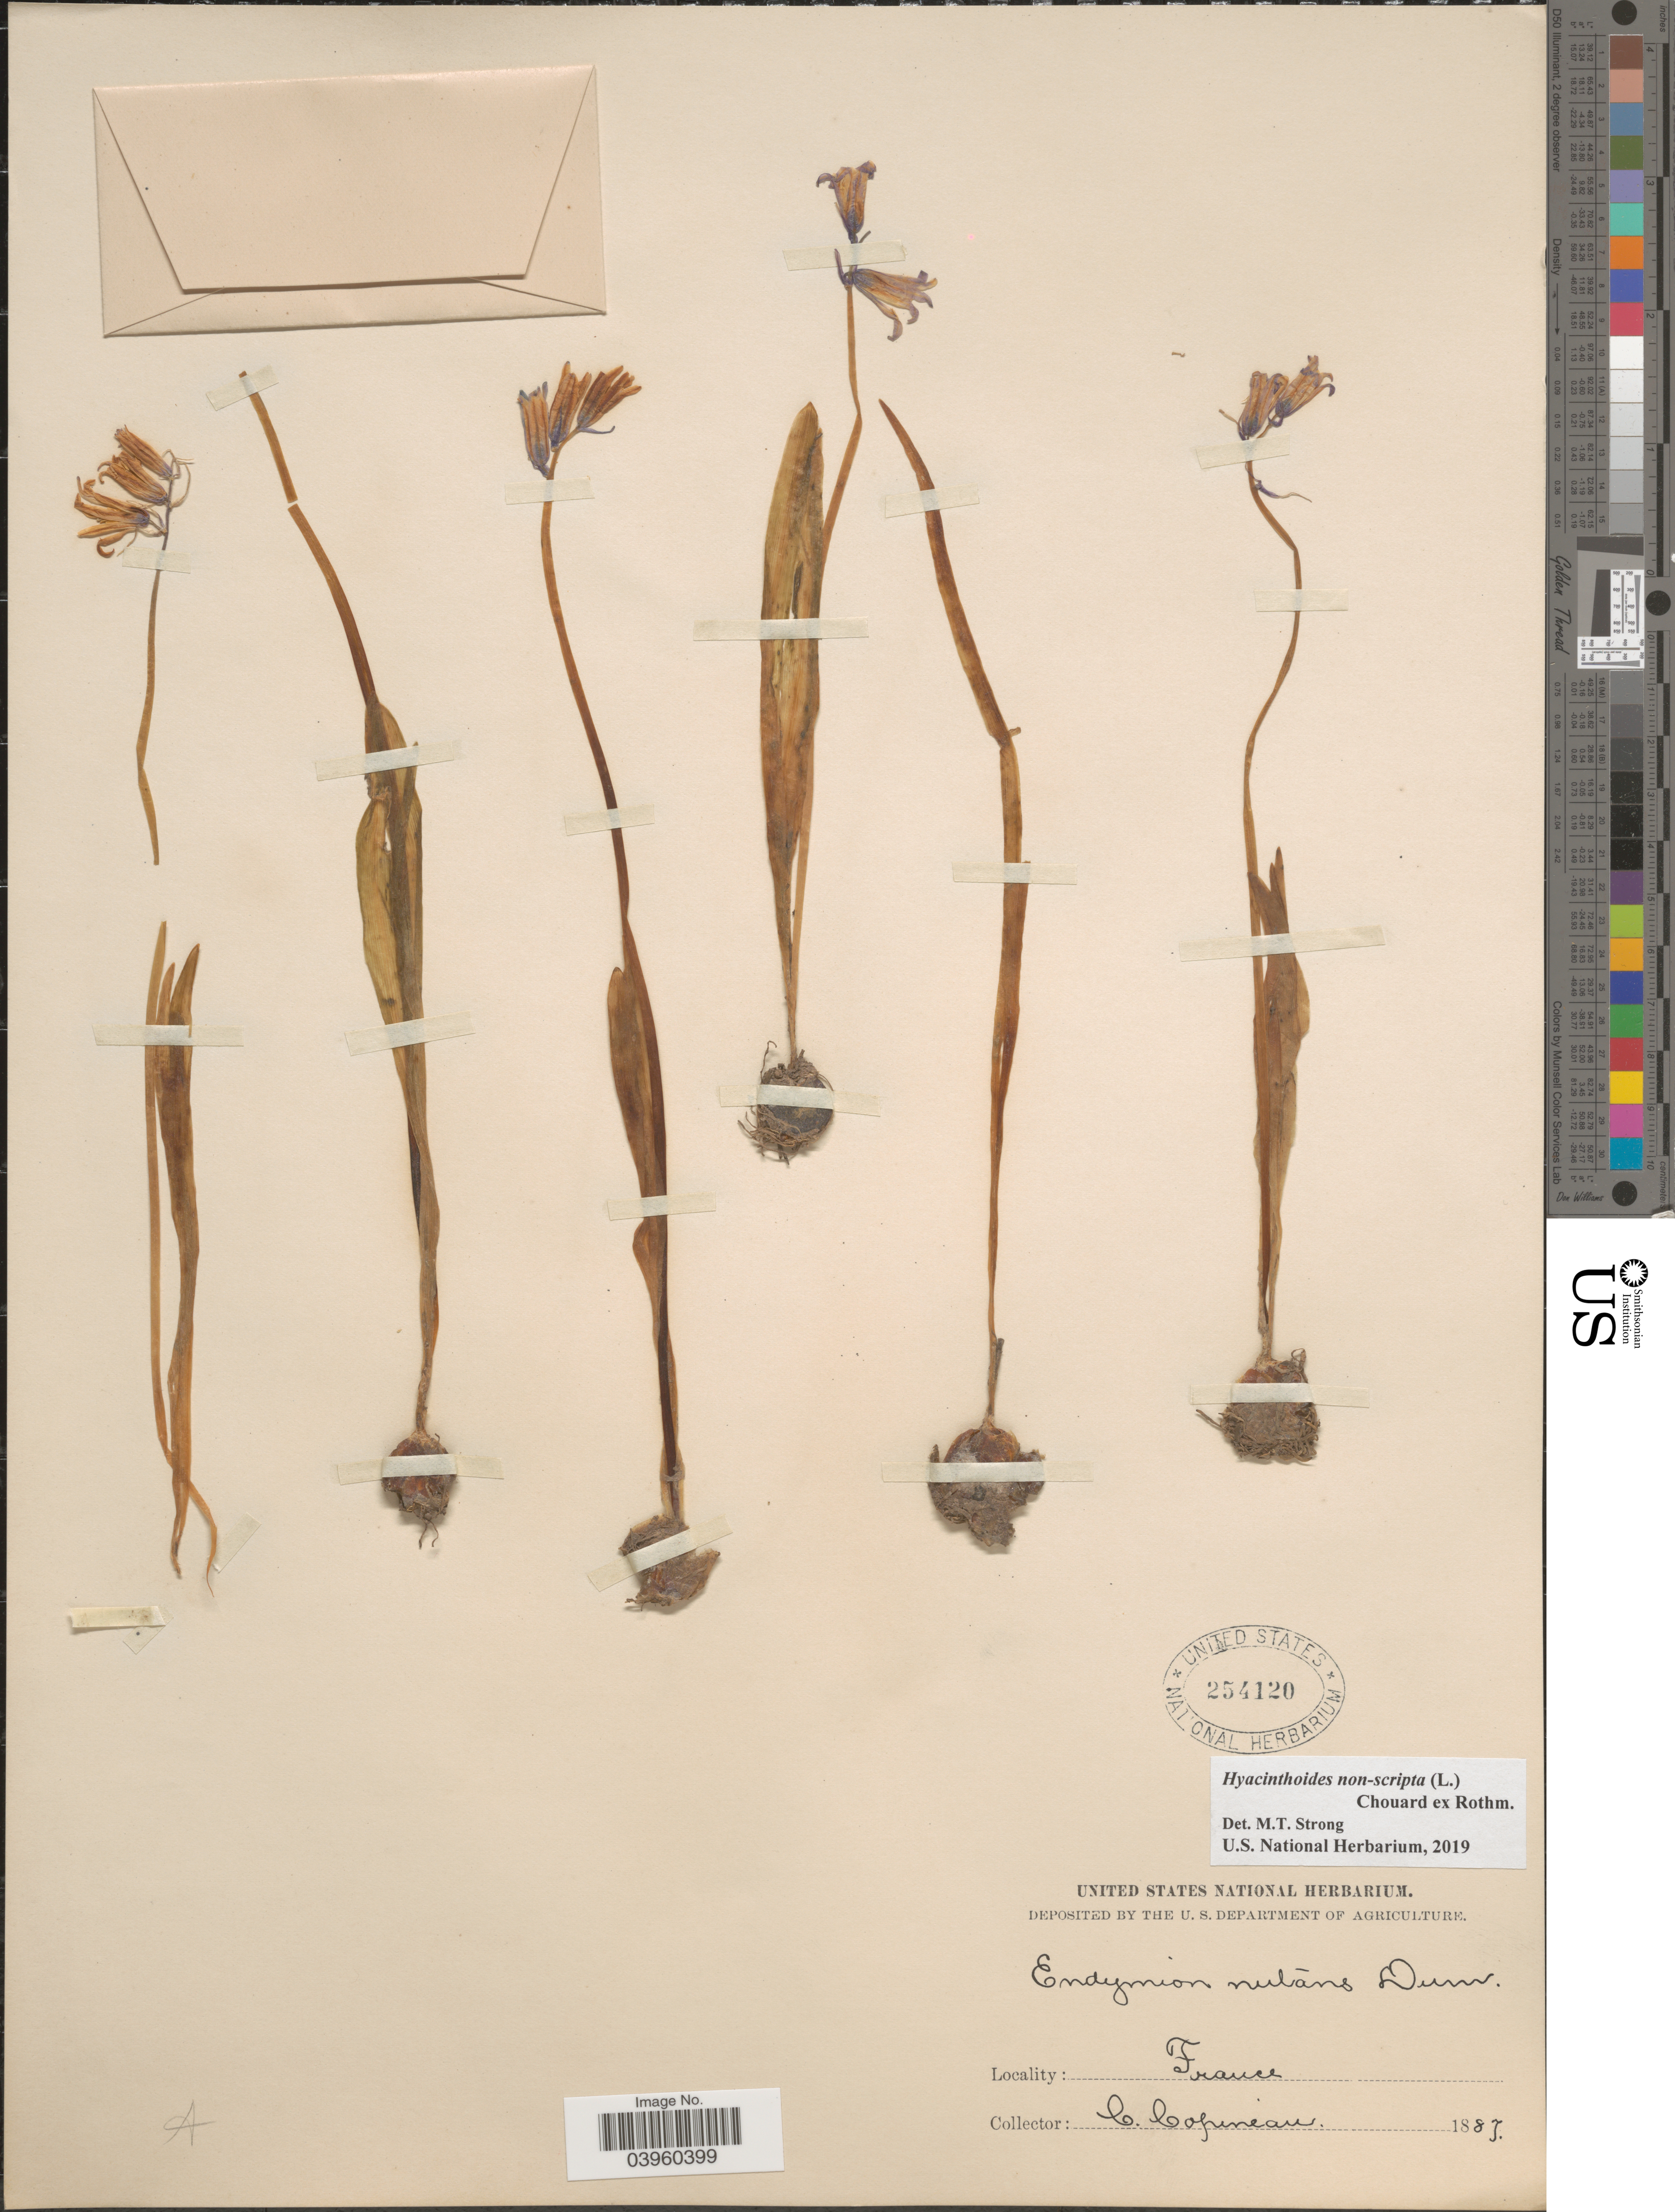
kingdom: Plantae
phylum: Tracheophyta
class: Liliopsida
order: Asparagales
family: Asparagaceae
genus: Hyacinthoides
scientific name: Hyacinthoides non-scripta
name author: (L.) Chouard ex Rothm.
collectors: C. Copineau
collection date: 1887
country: France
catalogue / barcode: US 254120